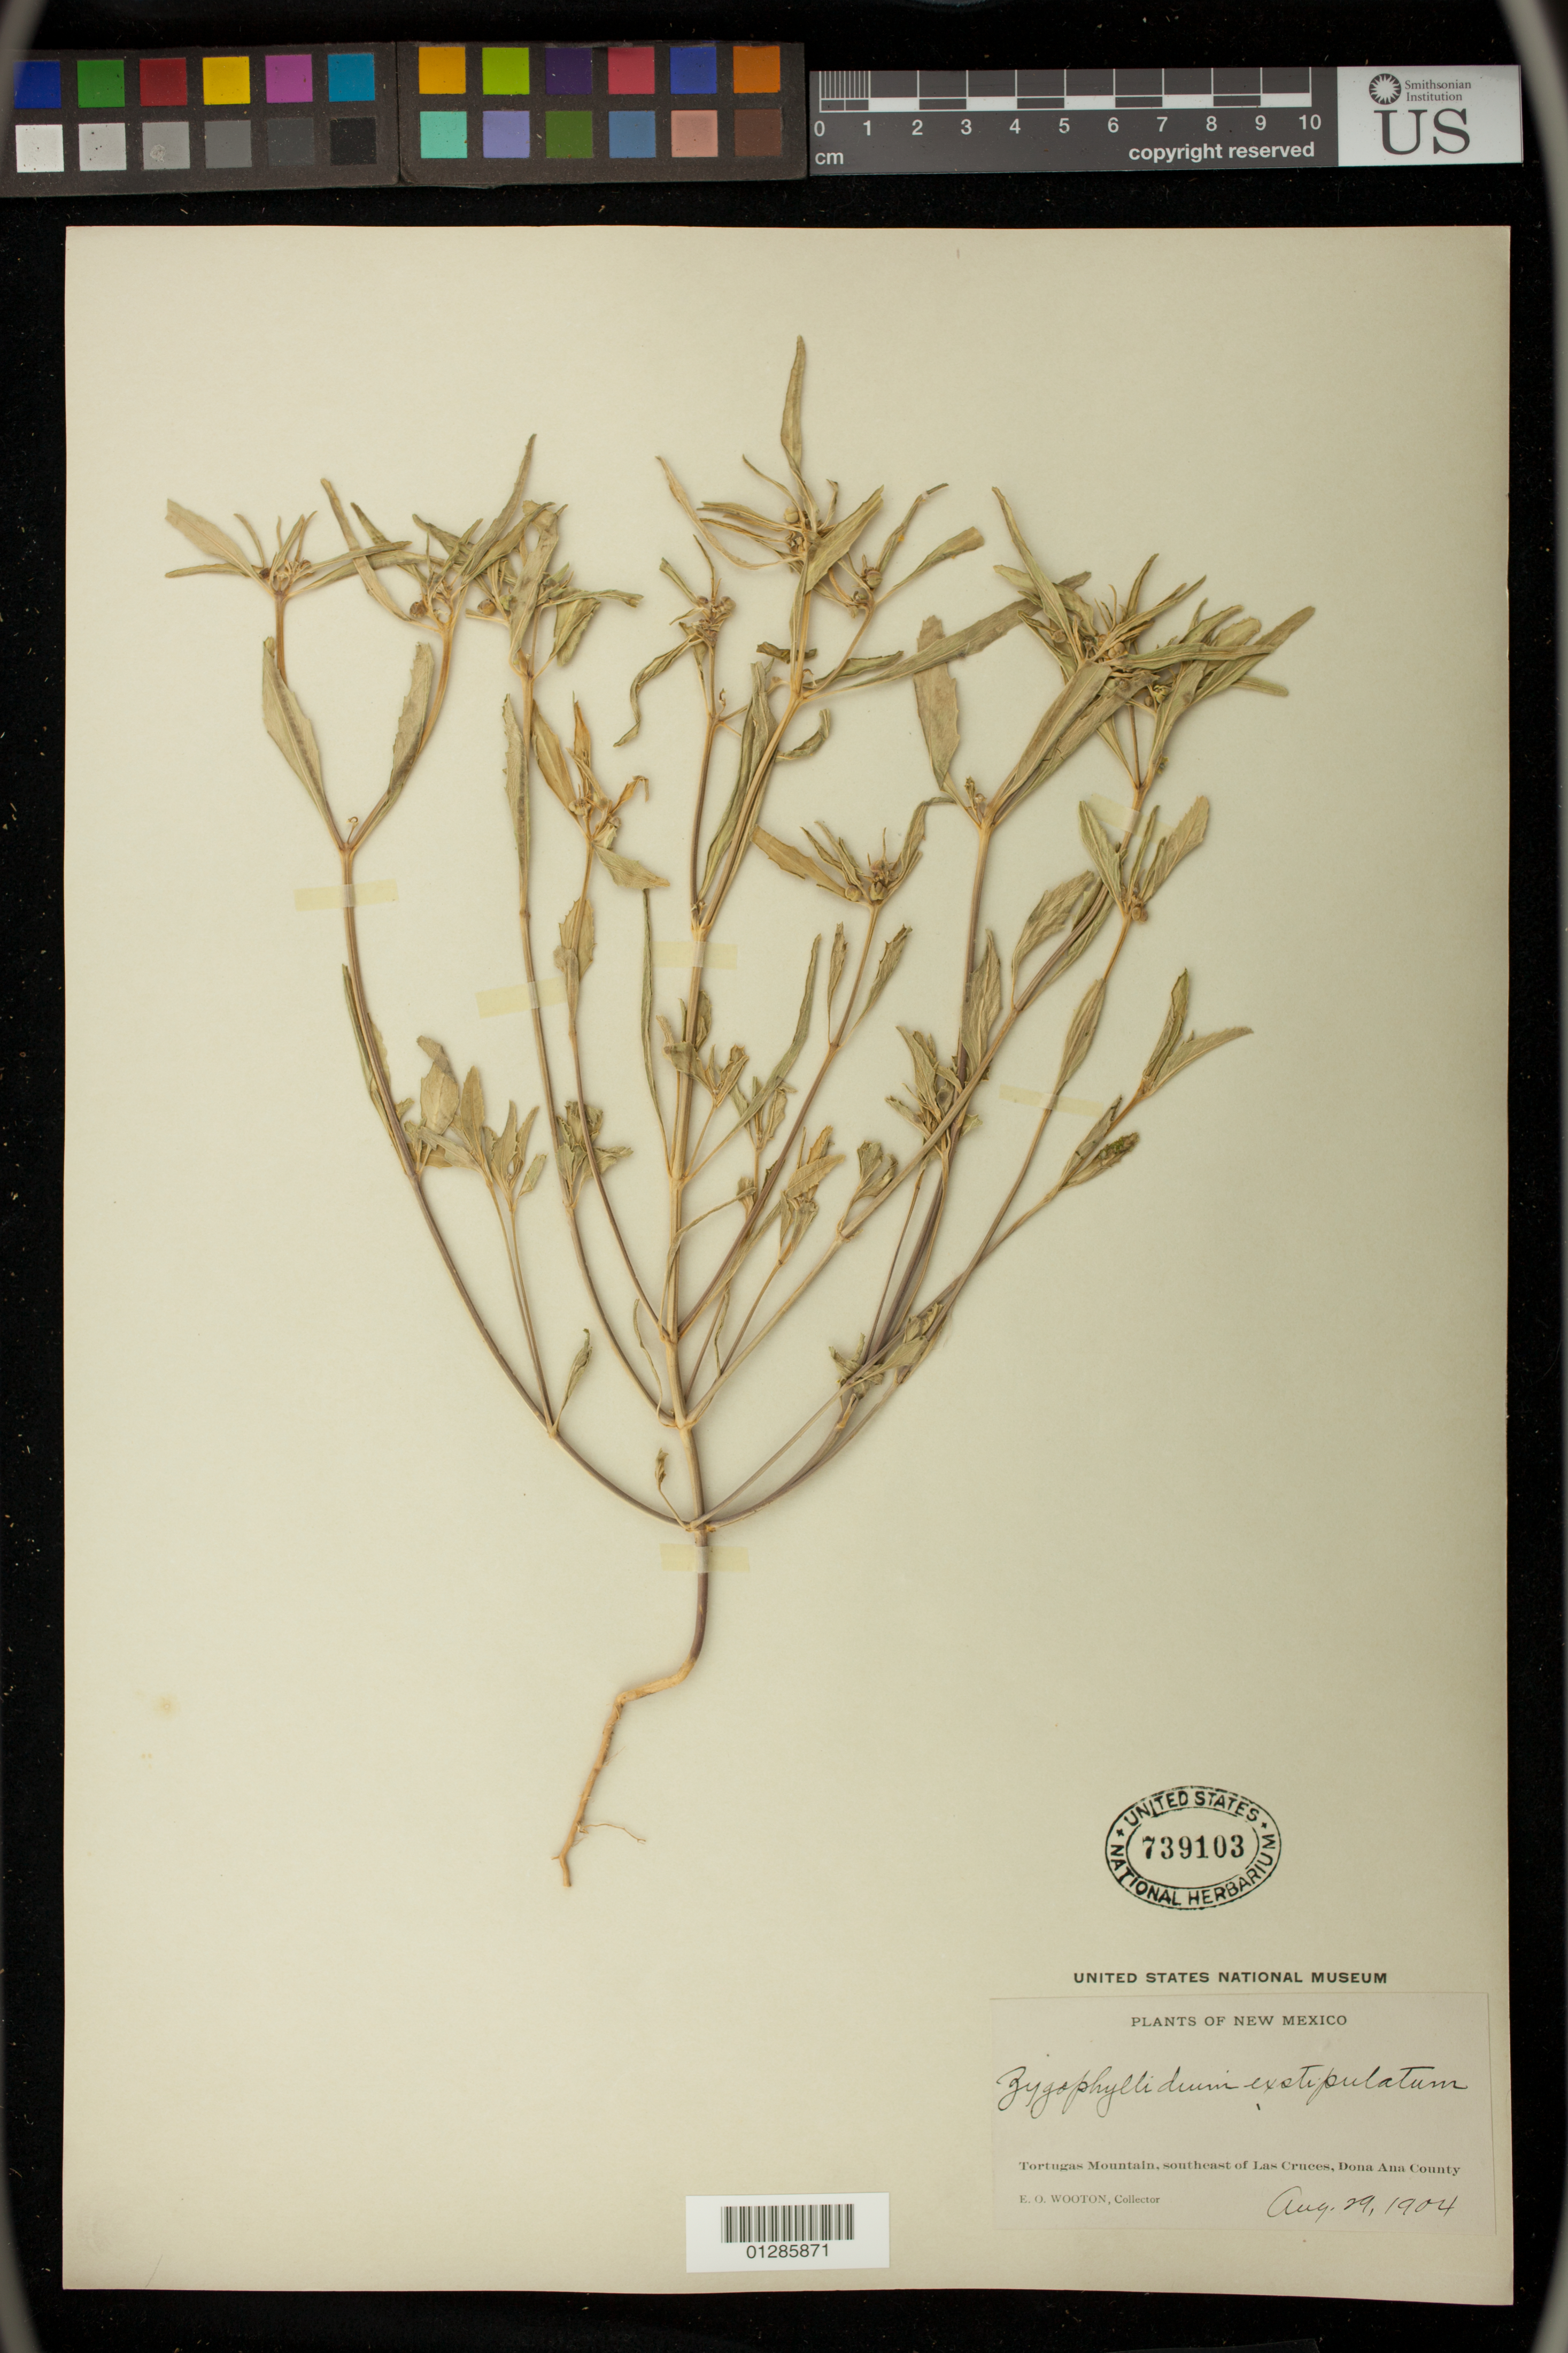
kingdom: Plantae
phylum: Tracheophyta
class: Magnoliopsida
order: Malpighiales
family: Euphorbiaceae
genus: Euphorbia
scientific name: Euphorbia exstipulata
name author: Engelm. in Emory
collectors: E. O. Wooton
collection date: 1904-08-29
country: United States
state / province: New Mexico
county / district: Dona Ana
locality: Tortugas Mountain, southeast of Las Cruces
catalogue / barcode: US 739103